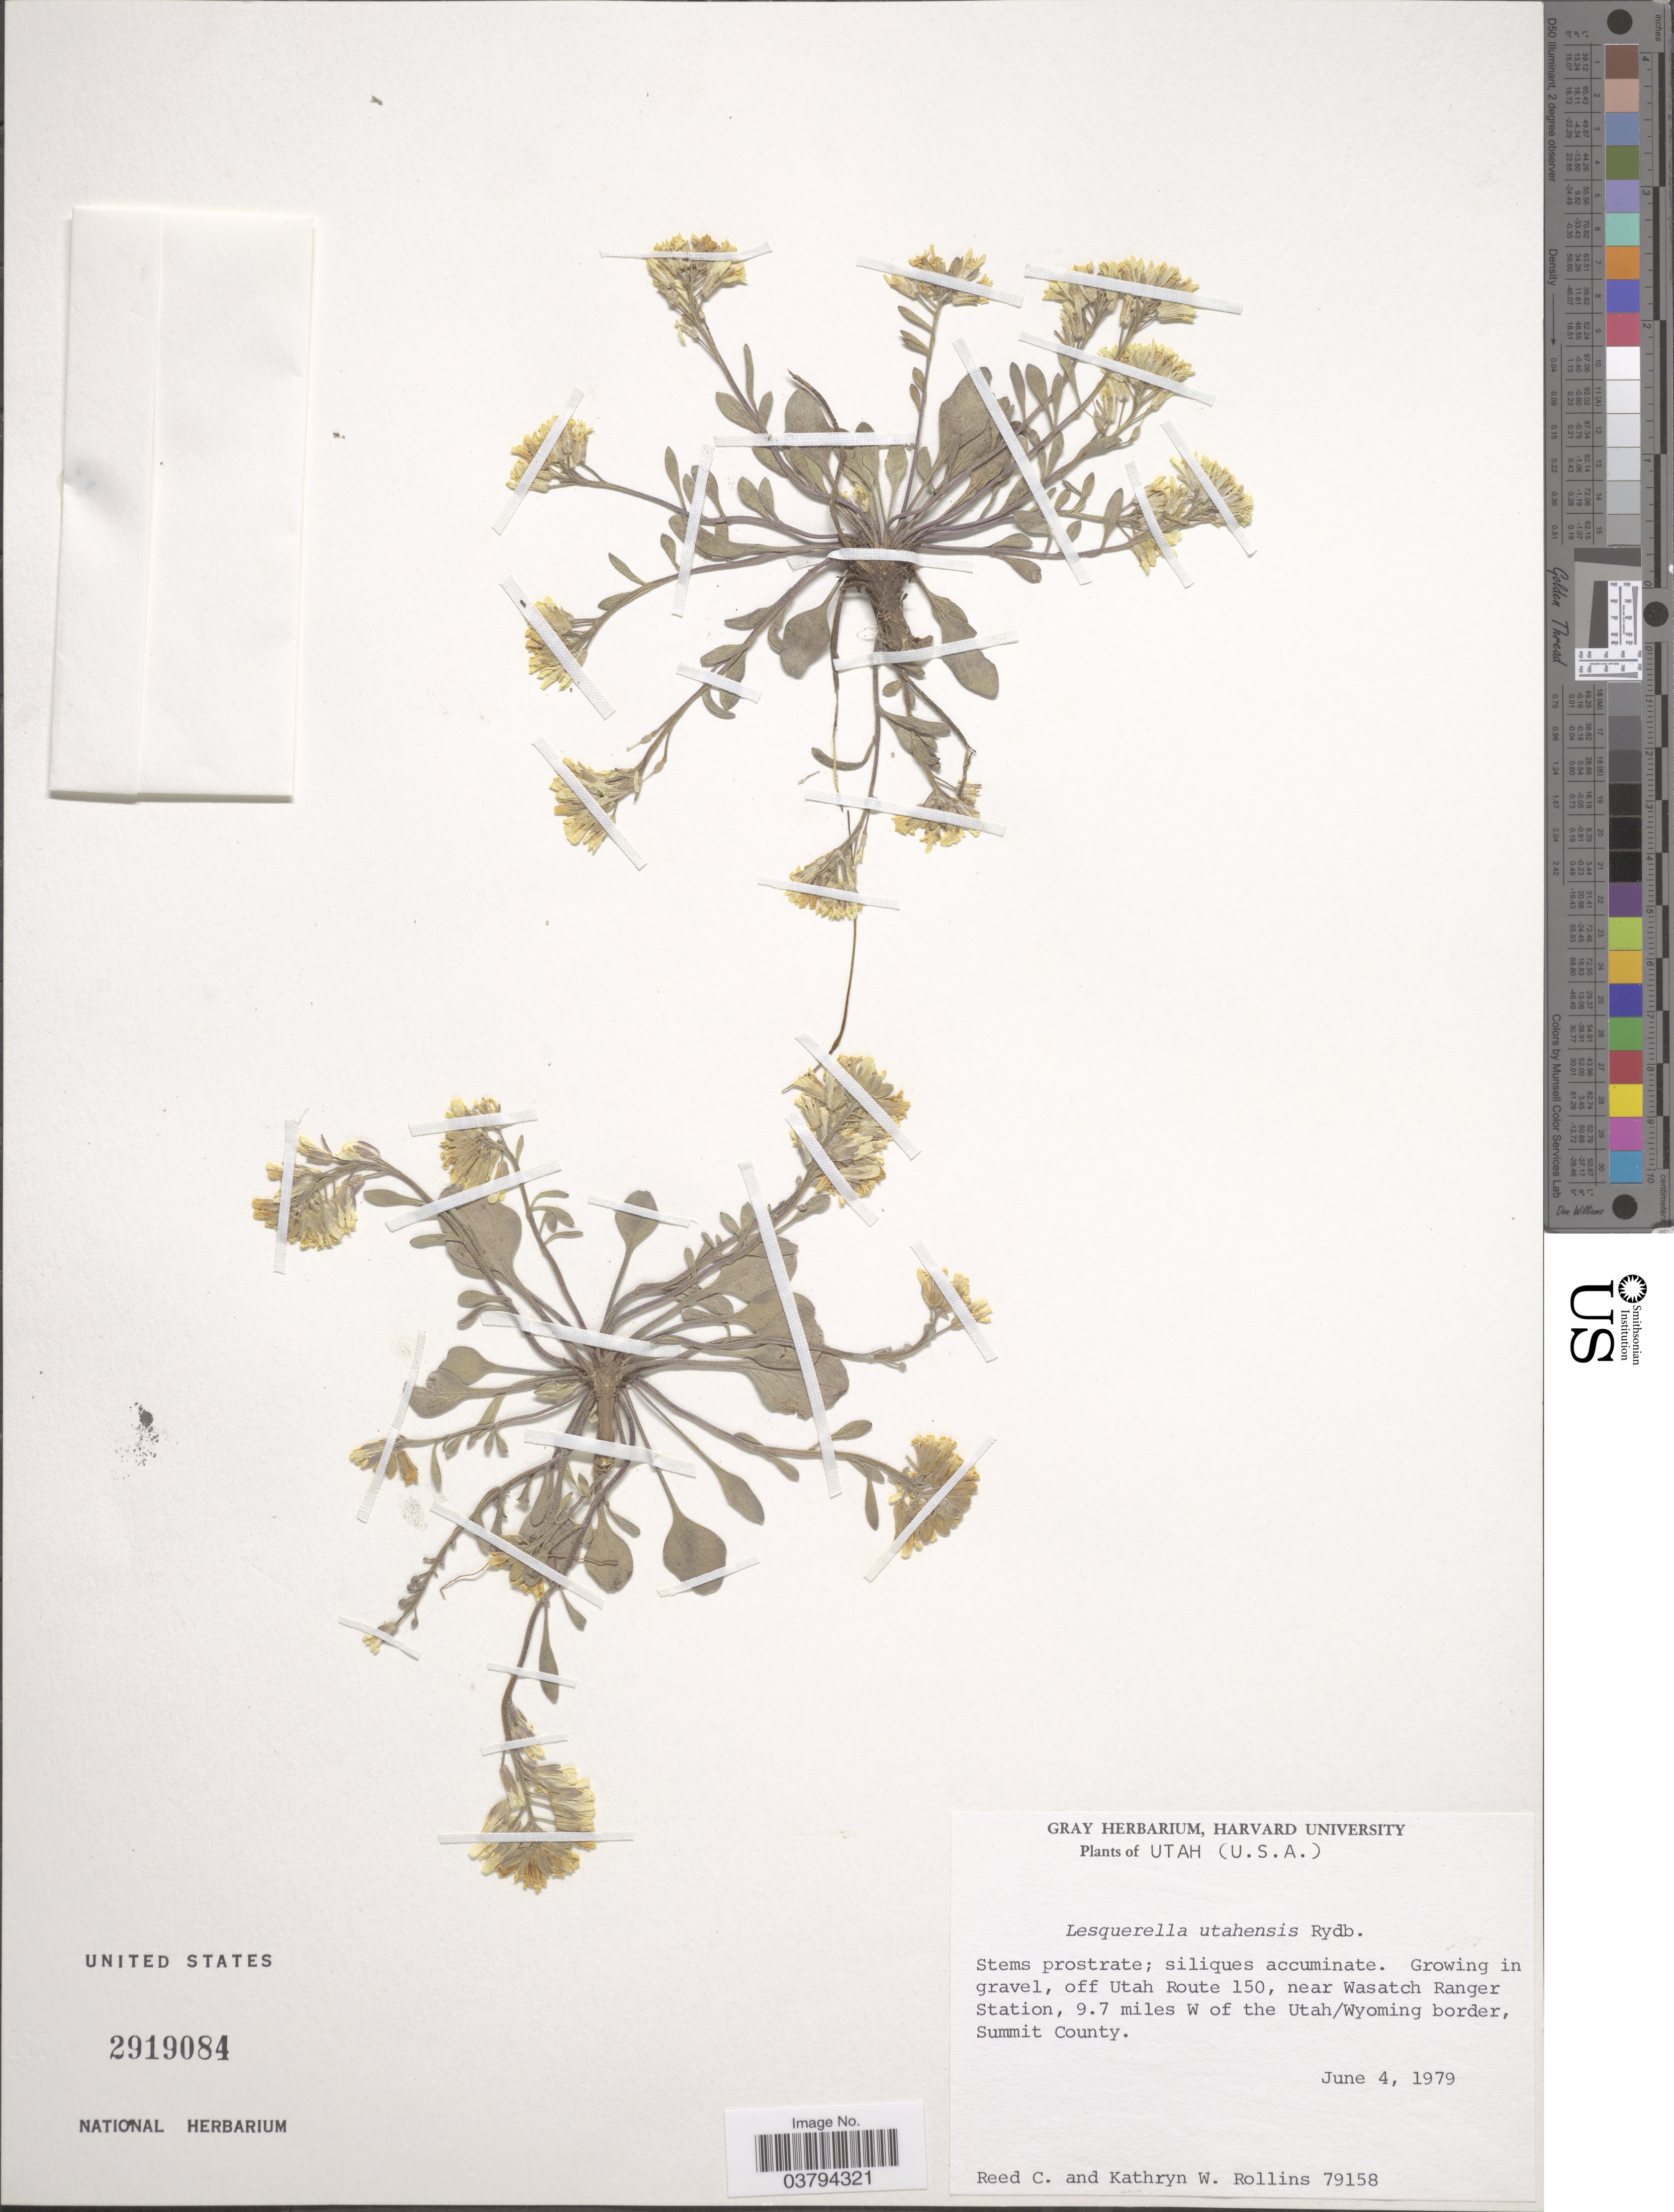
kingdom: Plantae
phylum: Tracheophyta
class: Magnoliopsida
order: Brassicales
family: Brassicaceae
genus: Lesquerella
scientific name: Lesquerella utahensis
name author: Rydb.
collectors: R. C. Rollins & K. W. Rollins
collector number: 79158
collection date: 1979-06-04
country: United States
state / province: Utah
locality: Off Utah Route 150, near Wasatch Ranger Station, 9.7 miles W of the Utah/Wyoming border, Summit County.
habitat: growing in gravel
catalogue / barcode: US 2919084